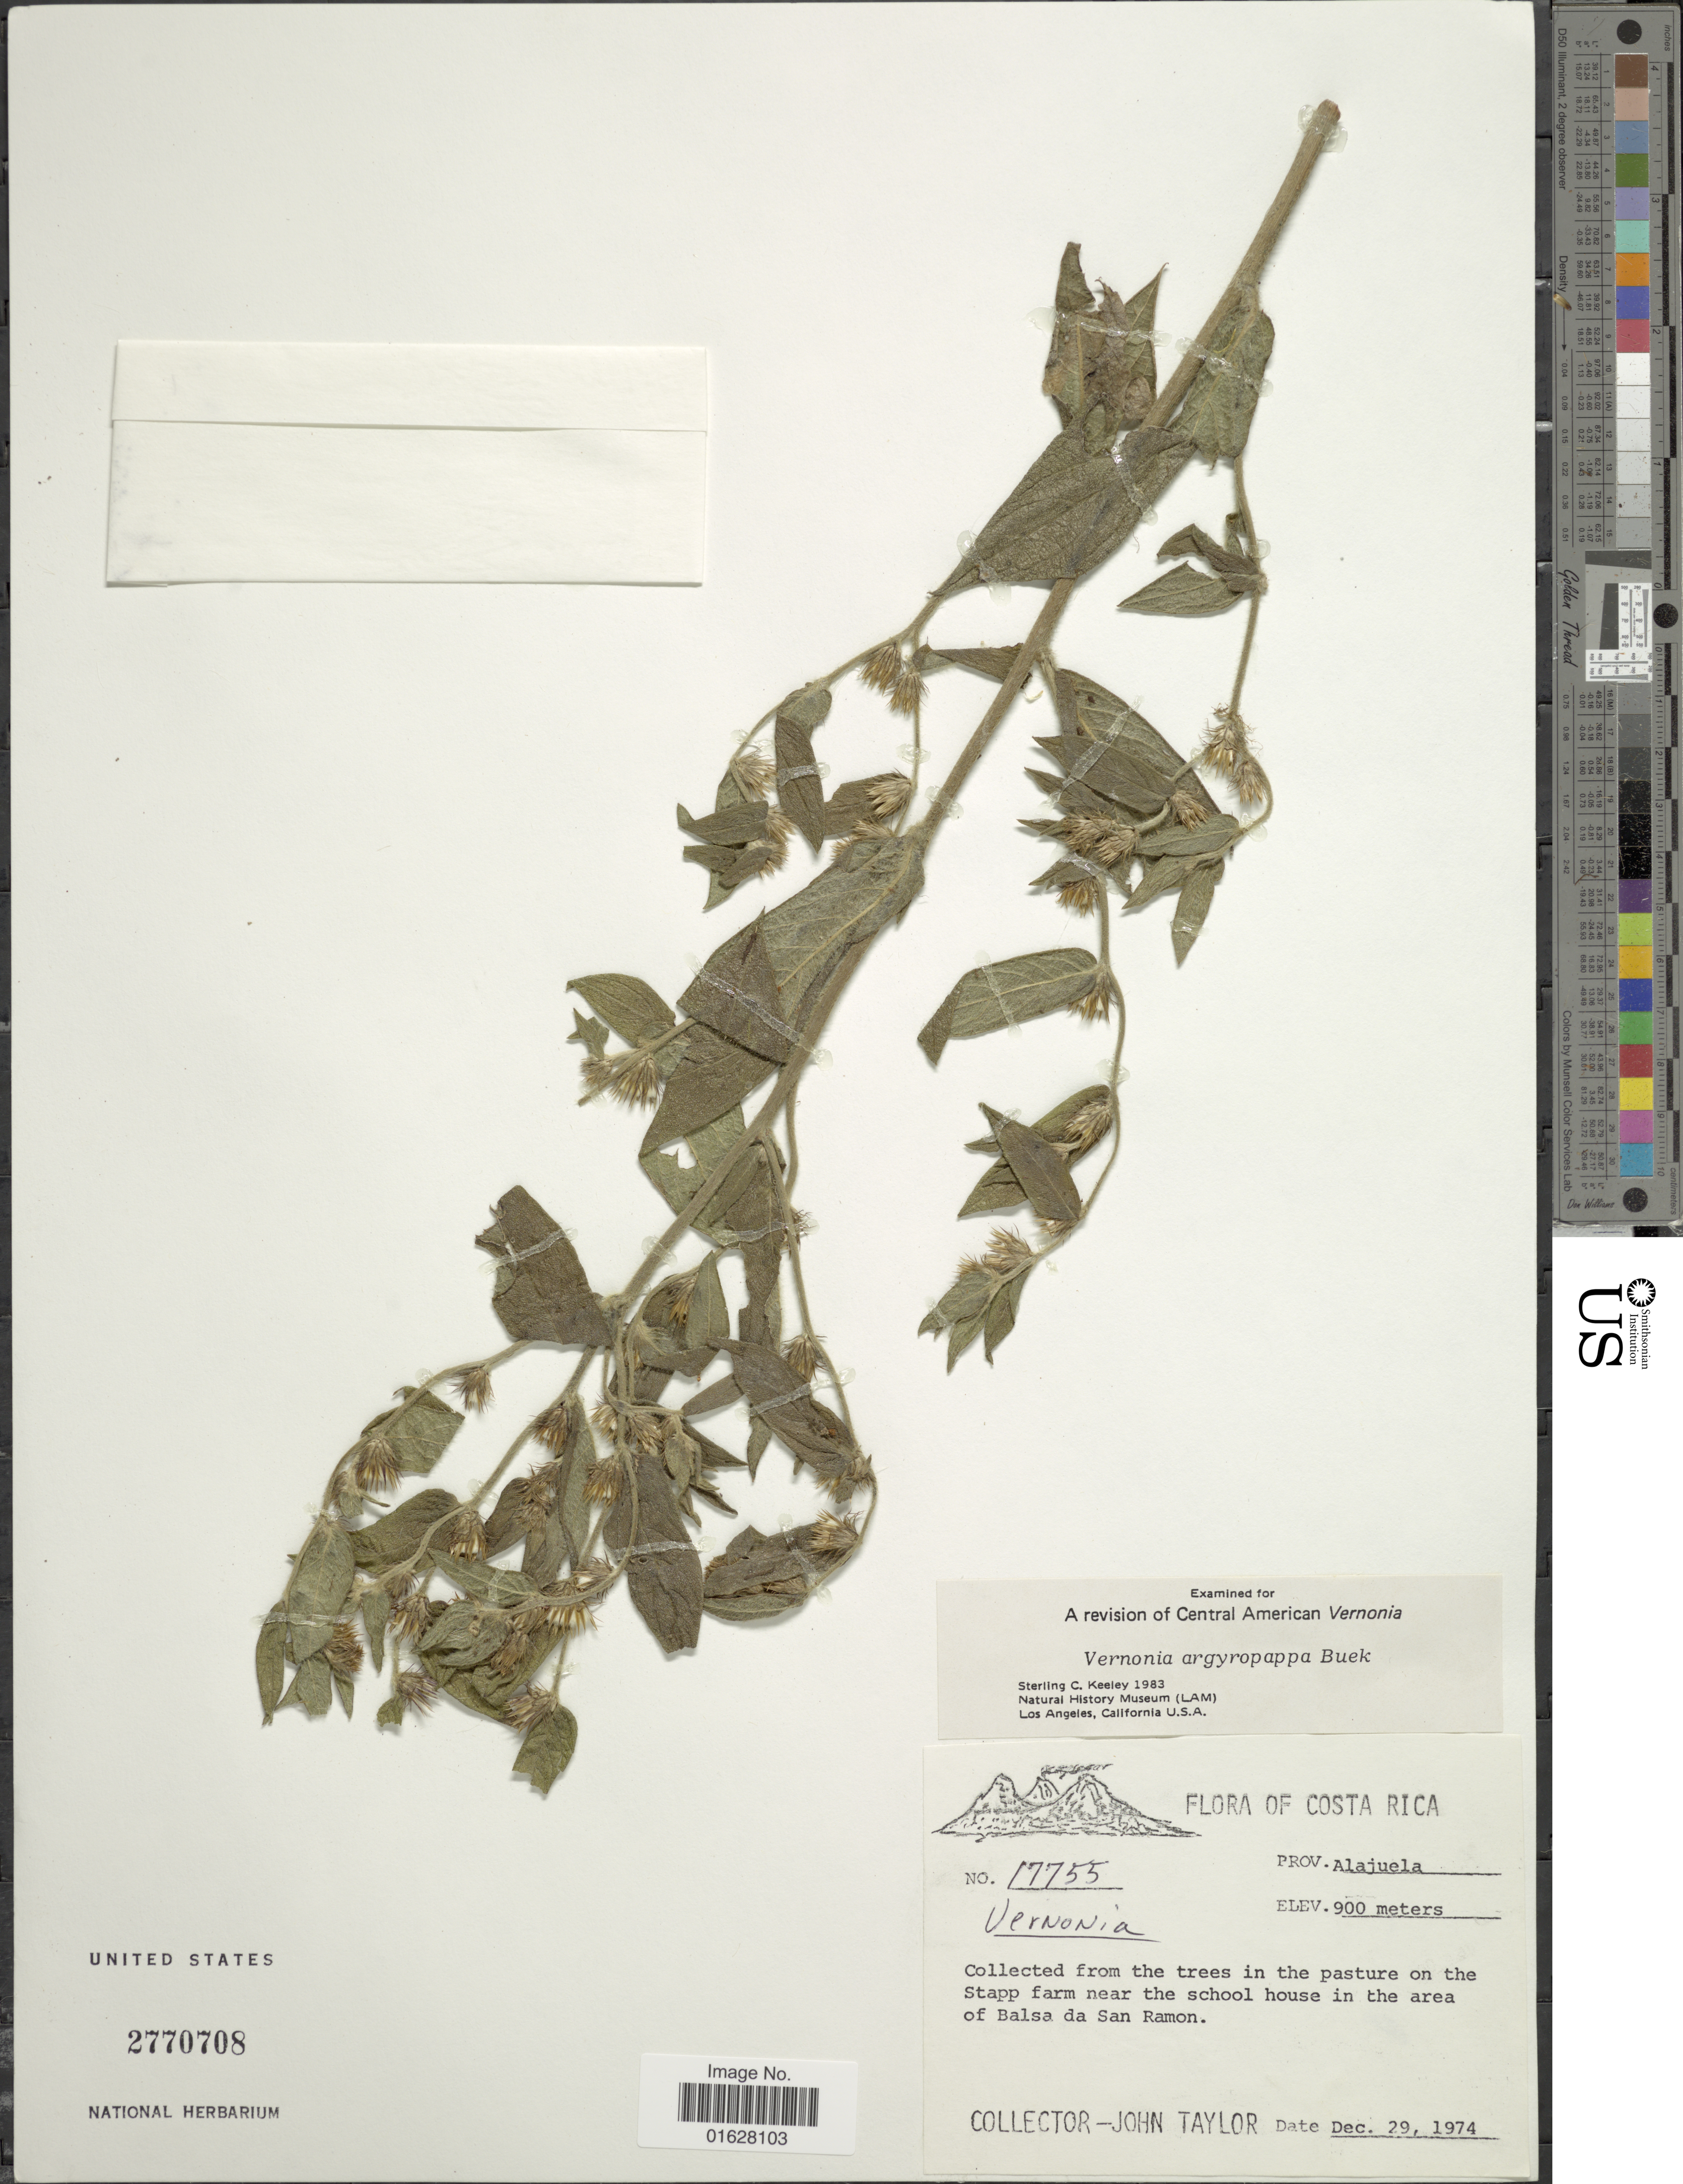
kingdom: Plantae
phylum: Tracheophyta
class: Magnoliopsida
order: Asterales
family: Asteraceae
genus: Lepidaploa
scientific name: Lepidaploa salzmannii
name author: (DC.) H. Rob.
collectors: J. Taylor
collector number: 17755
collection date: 1974-12-29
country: Costa Rica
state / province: Alajuela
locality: Costa Rica. Prov. Alajuela. in the pastures on the Stapp farm near the school house in the area of Balsa da San Ramon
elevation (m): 900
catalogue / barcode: US 2770708